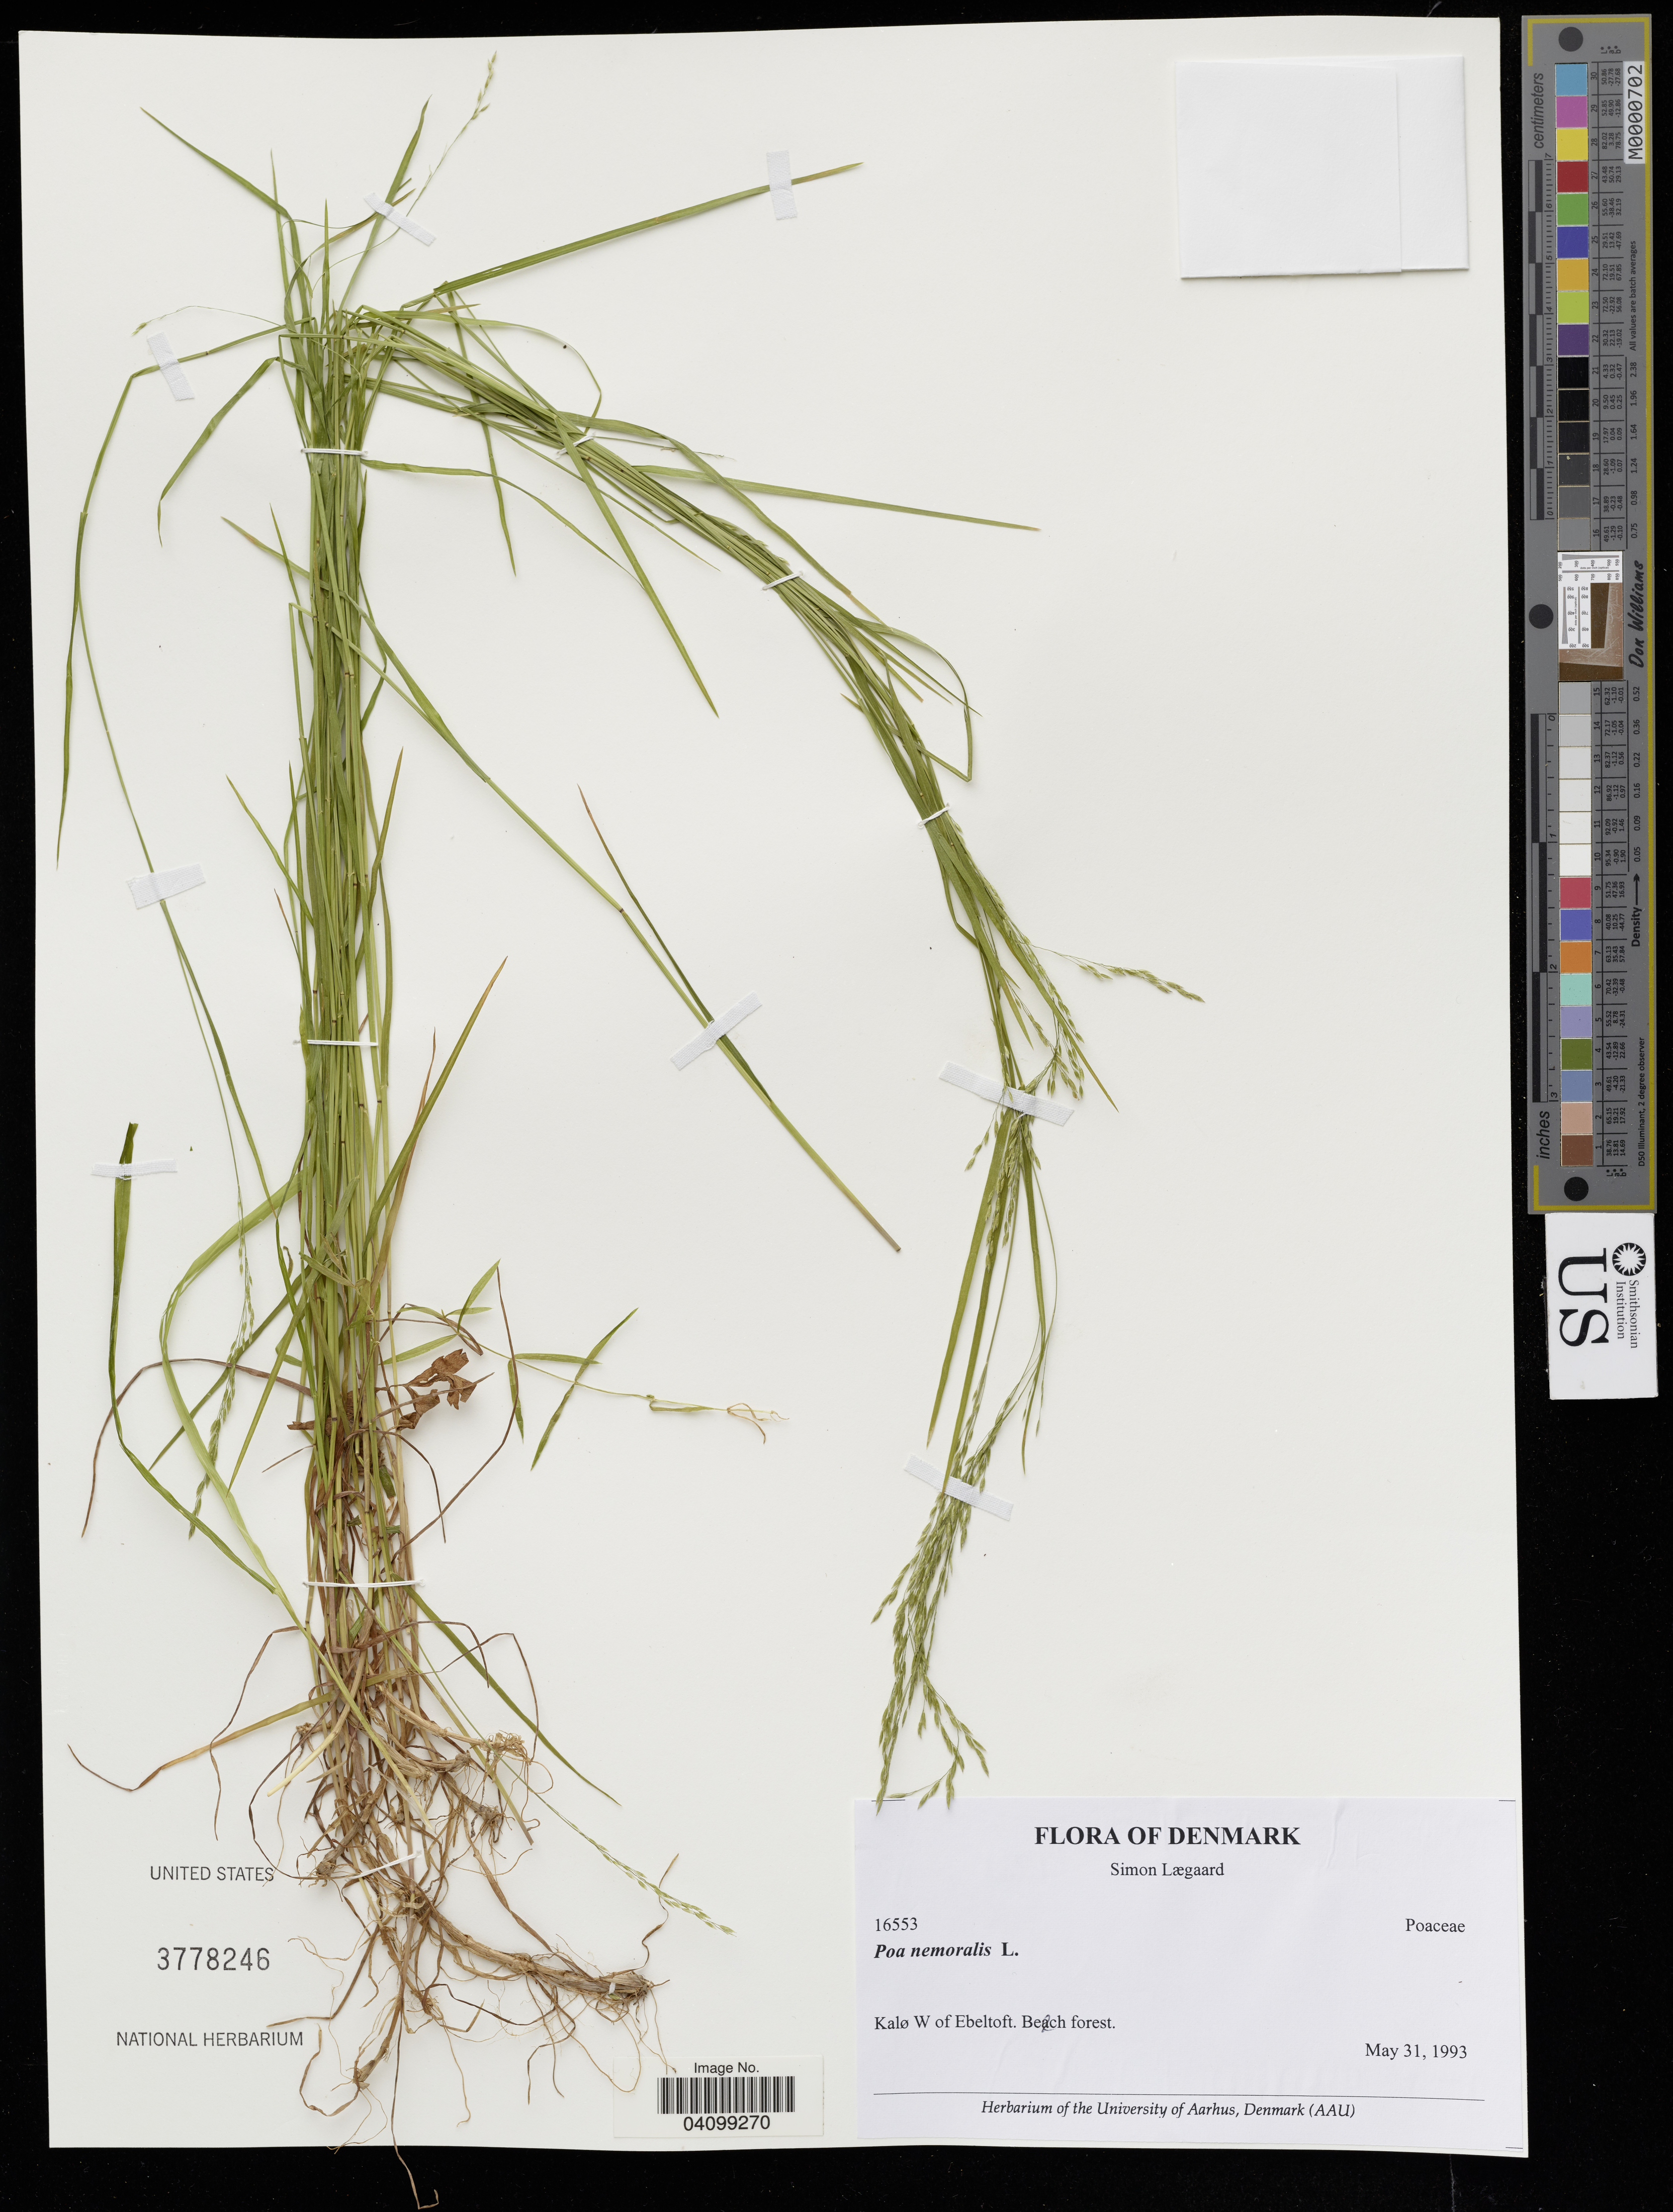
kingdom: Plantae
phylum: Tracheophyta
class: Liliopsida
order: Poales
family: Poaceae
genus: Poa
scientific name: Poa nemoralis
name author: L.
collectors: S. Lægaard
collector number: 16553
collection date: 1993-05-31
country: Denmark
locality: Kalø W of Ebeltoft.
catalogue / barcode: US 3778246